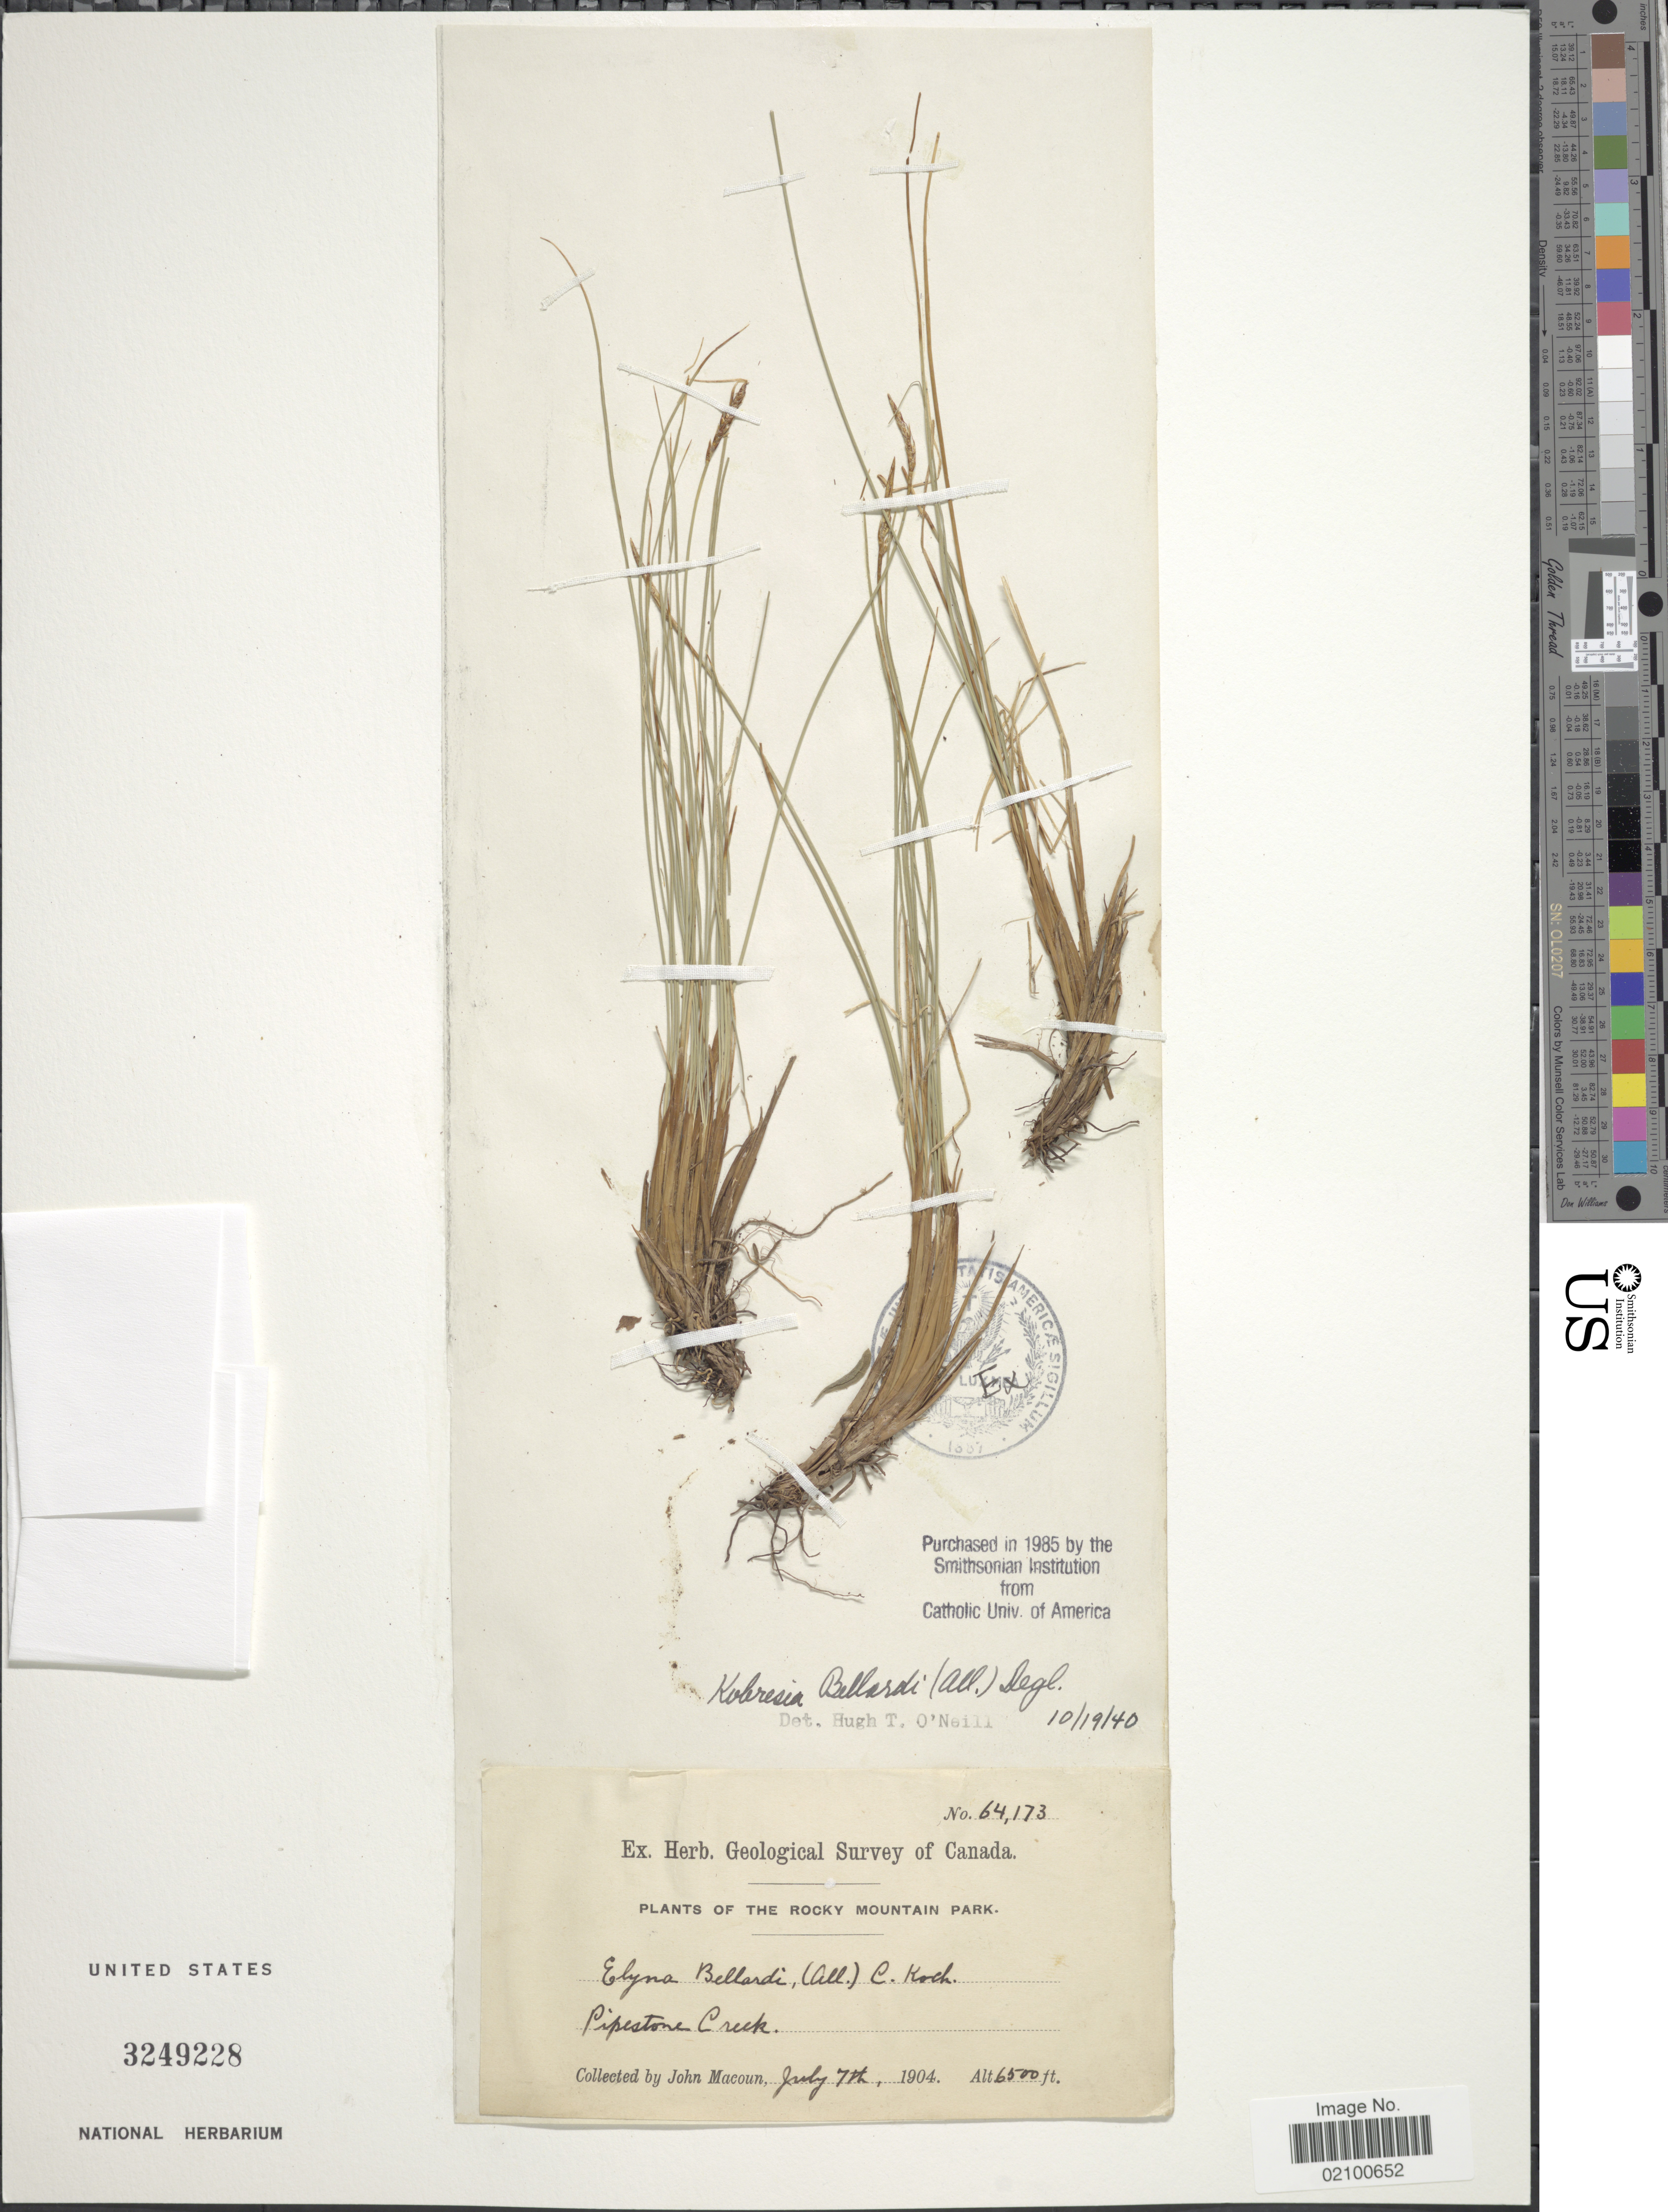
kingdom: Plantae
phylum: Tracheophyta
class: Liliopsida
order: Poales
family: Cyperaceae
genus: Carex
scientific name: Carex myosuroides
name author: Vill.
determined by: Strong, M. T., (US), Smithsonian Institution - National Museum of Natural History (UNITED STATES)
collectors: J. Macoun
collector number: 64173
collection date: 1904-07-07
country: Canada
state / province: British Columbia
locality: The Rocky Mountain Park, Pipestone Creek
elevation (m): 1981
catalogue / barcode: US 3249228